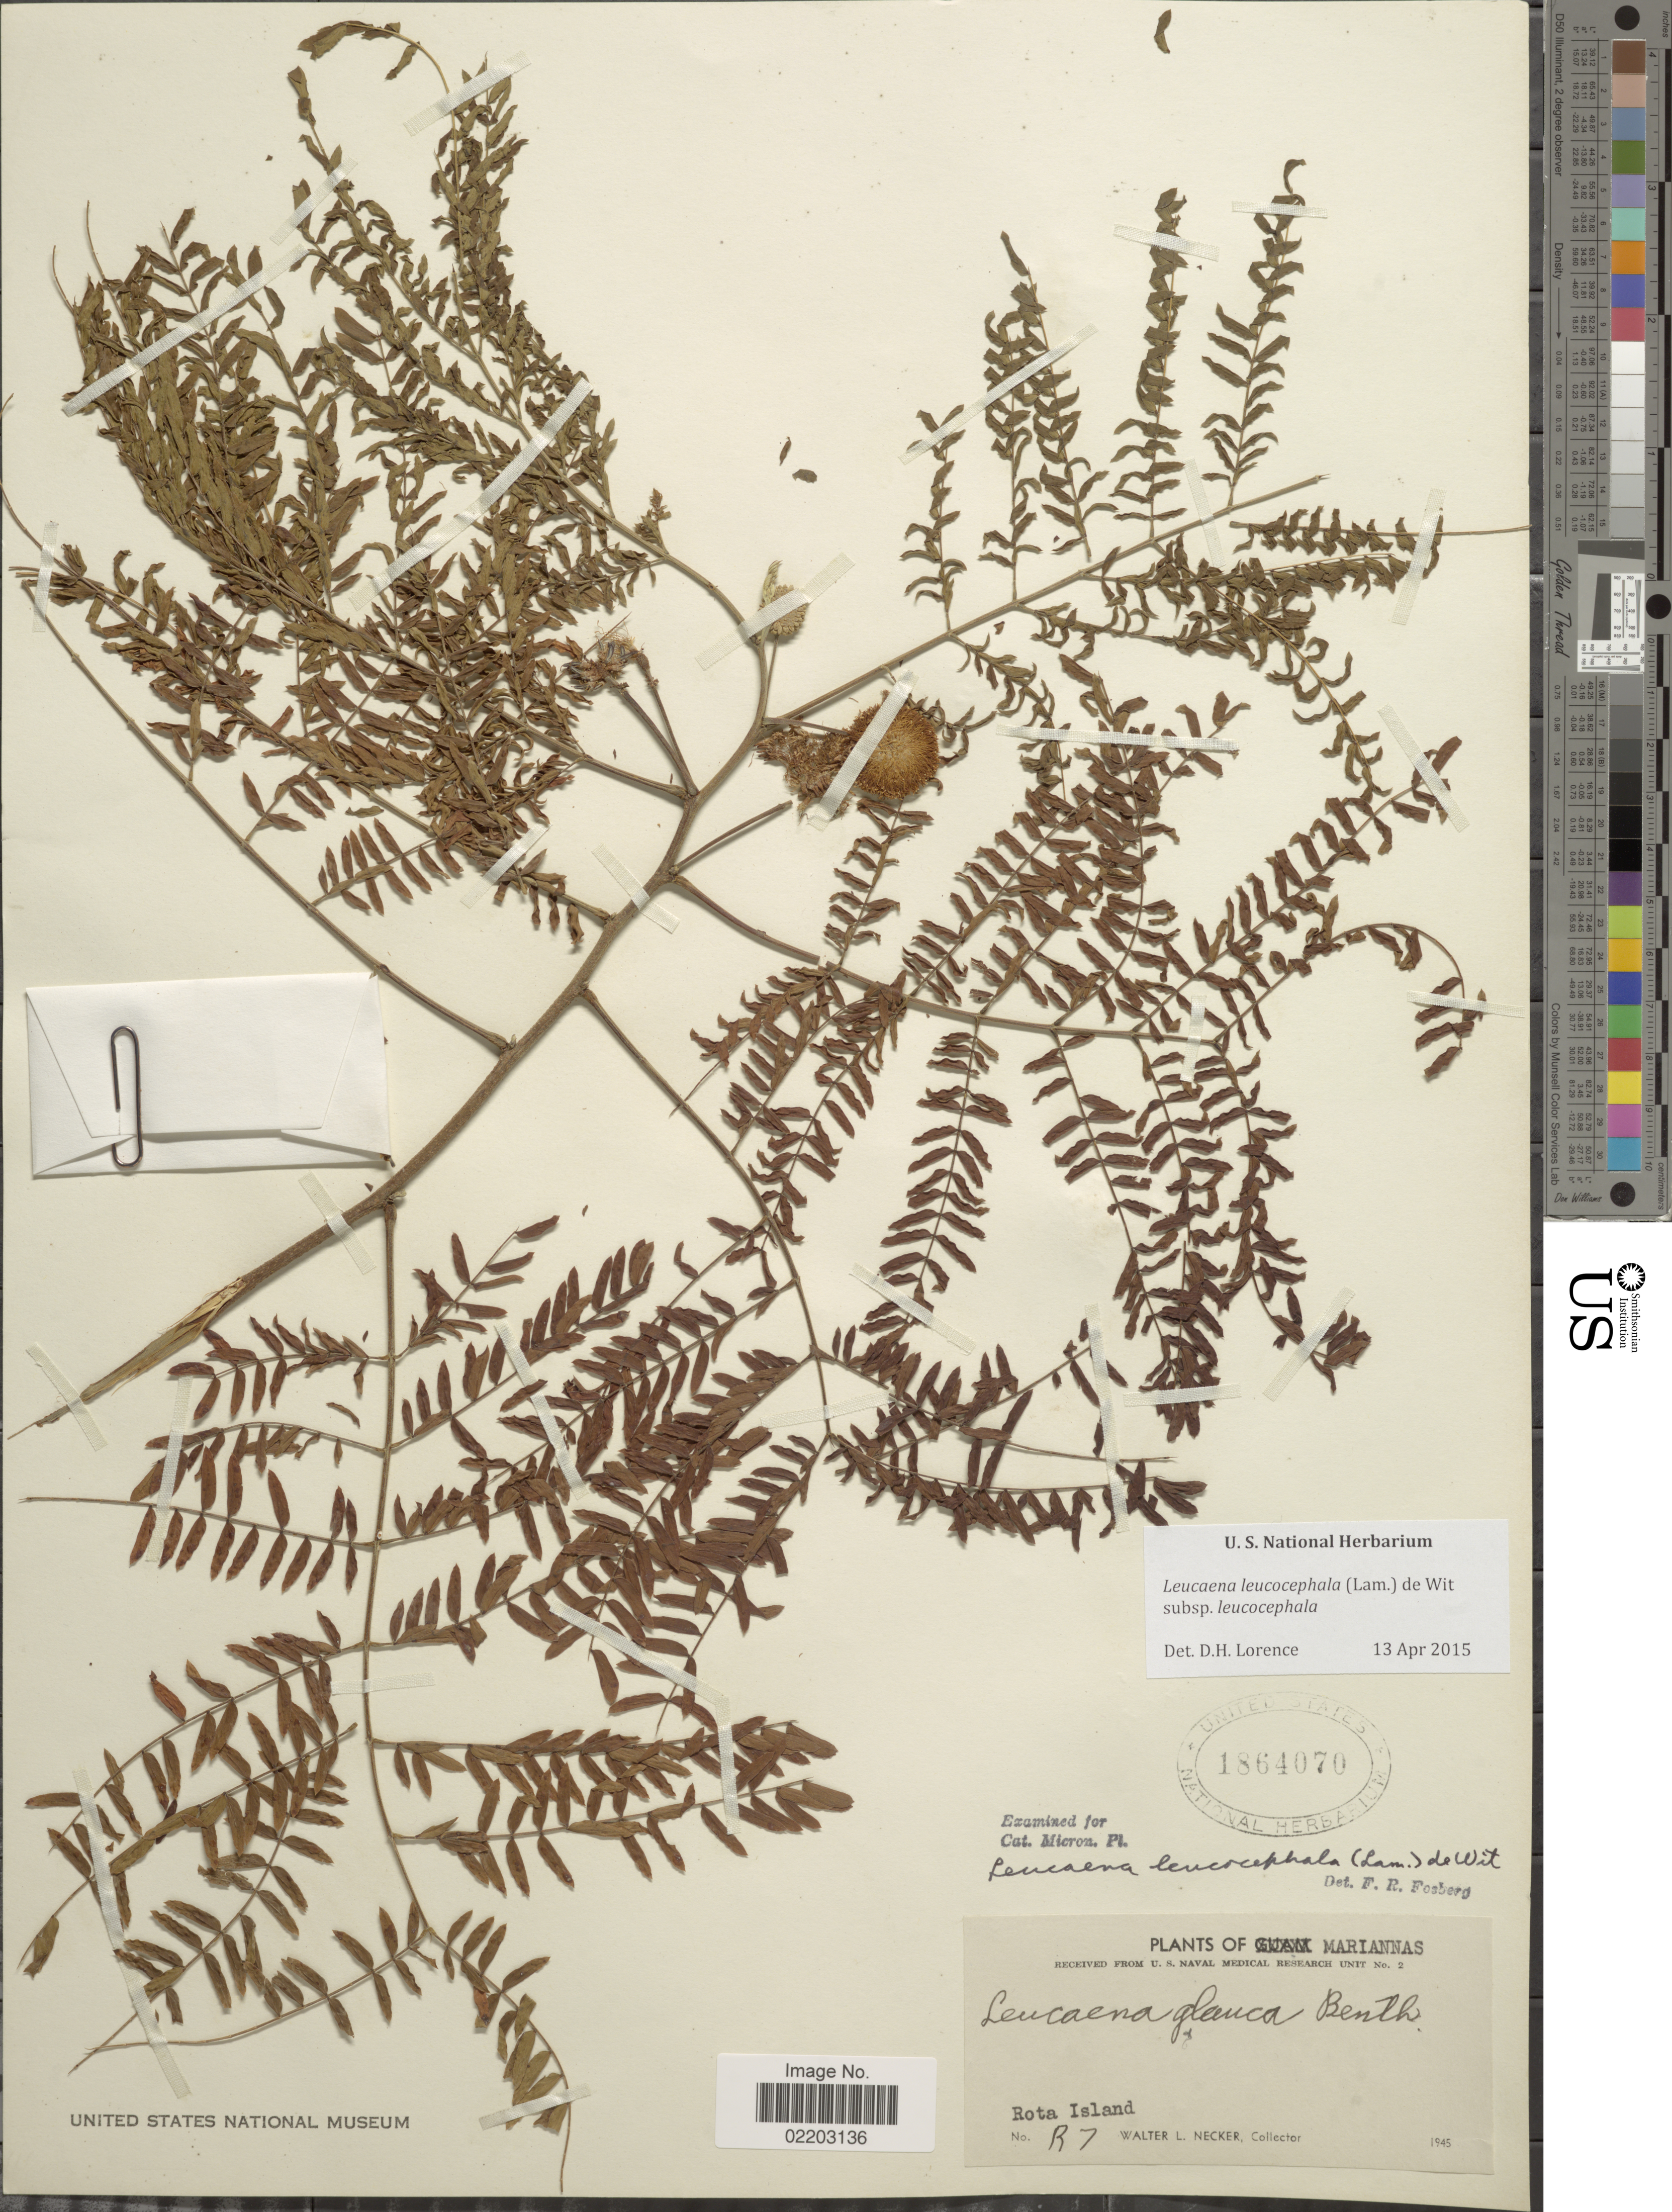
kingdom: Plantae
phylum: Tracheophyta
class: Magnoliopsida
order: Fabales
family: Fabaceae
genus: Leucaena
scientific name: Leucaena leucocephala subsp. leucocephala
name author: (Lam.) de Wit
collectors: W. L. Necker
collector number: R 7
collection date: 1945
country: Northern Mariana Islands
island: Rota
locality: Rota Island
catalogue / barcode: US 1864070